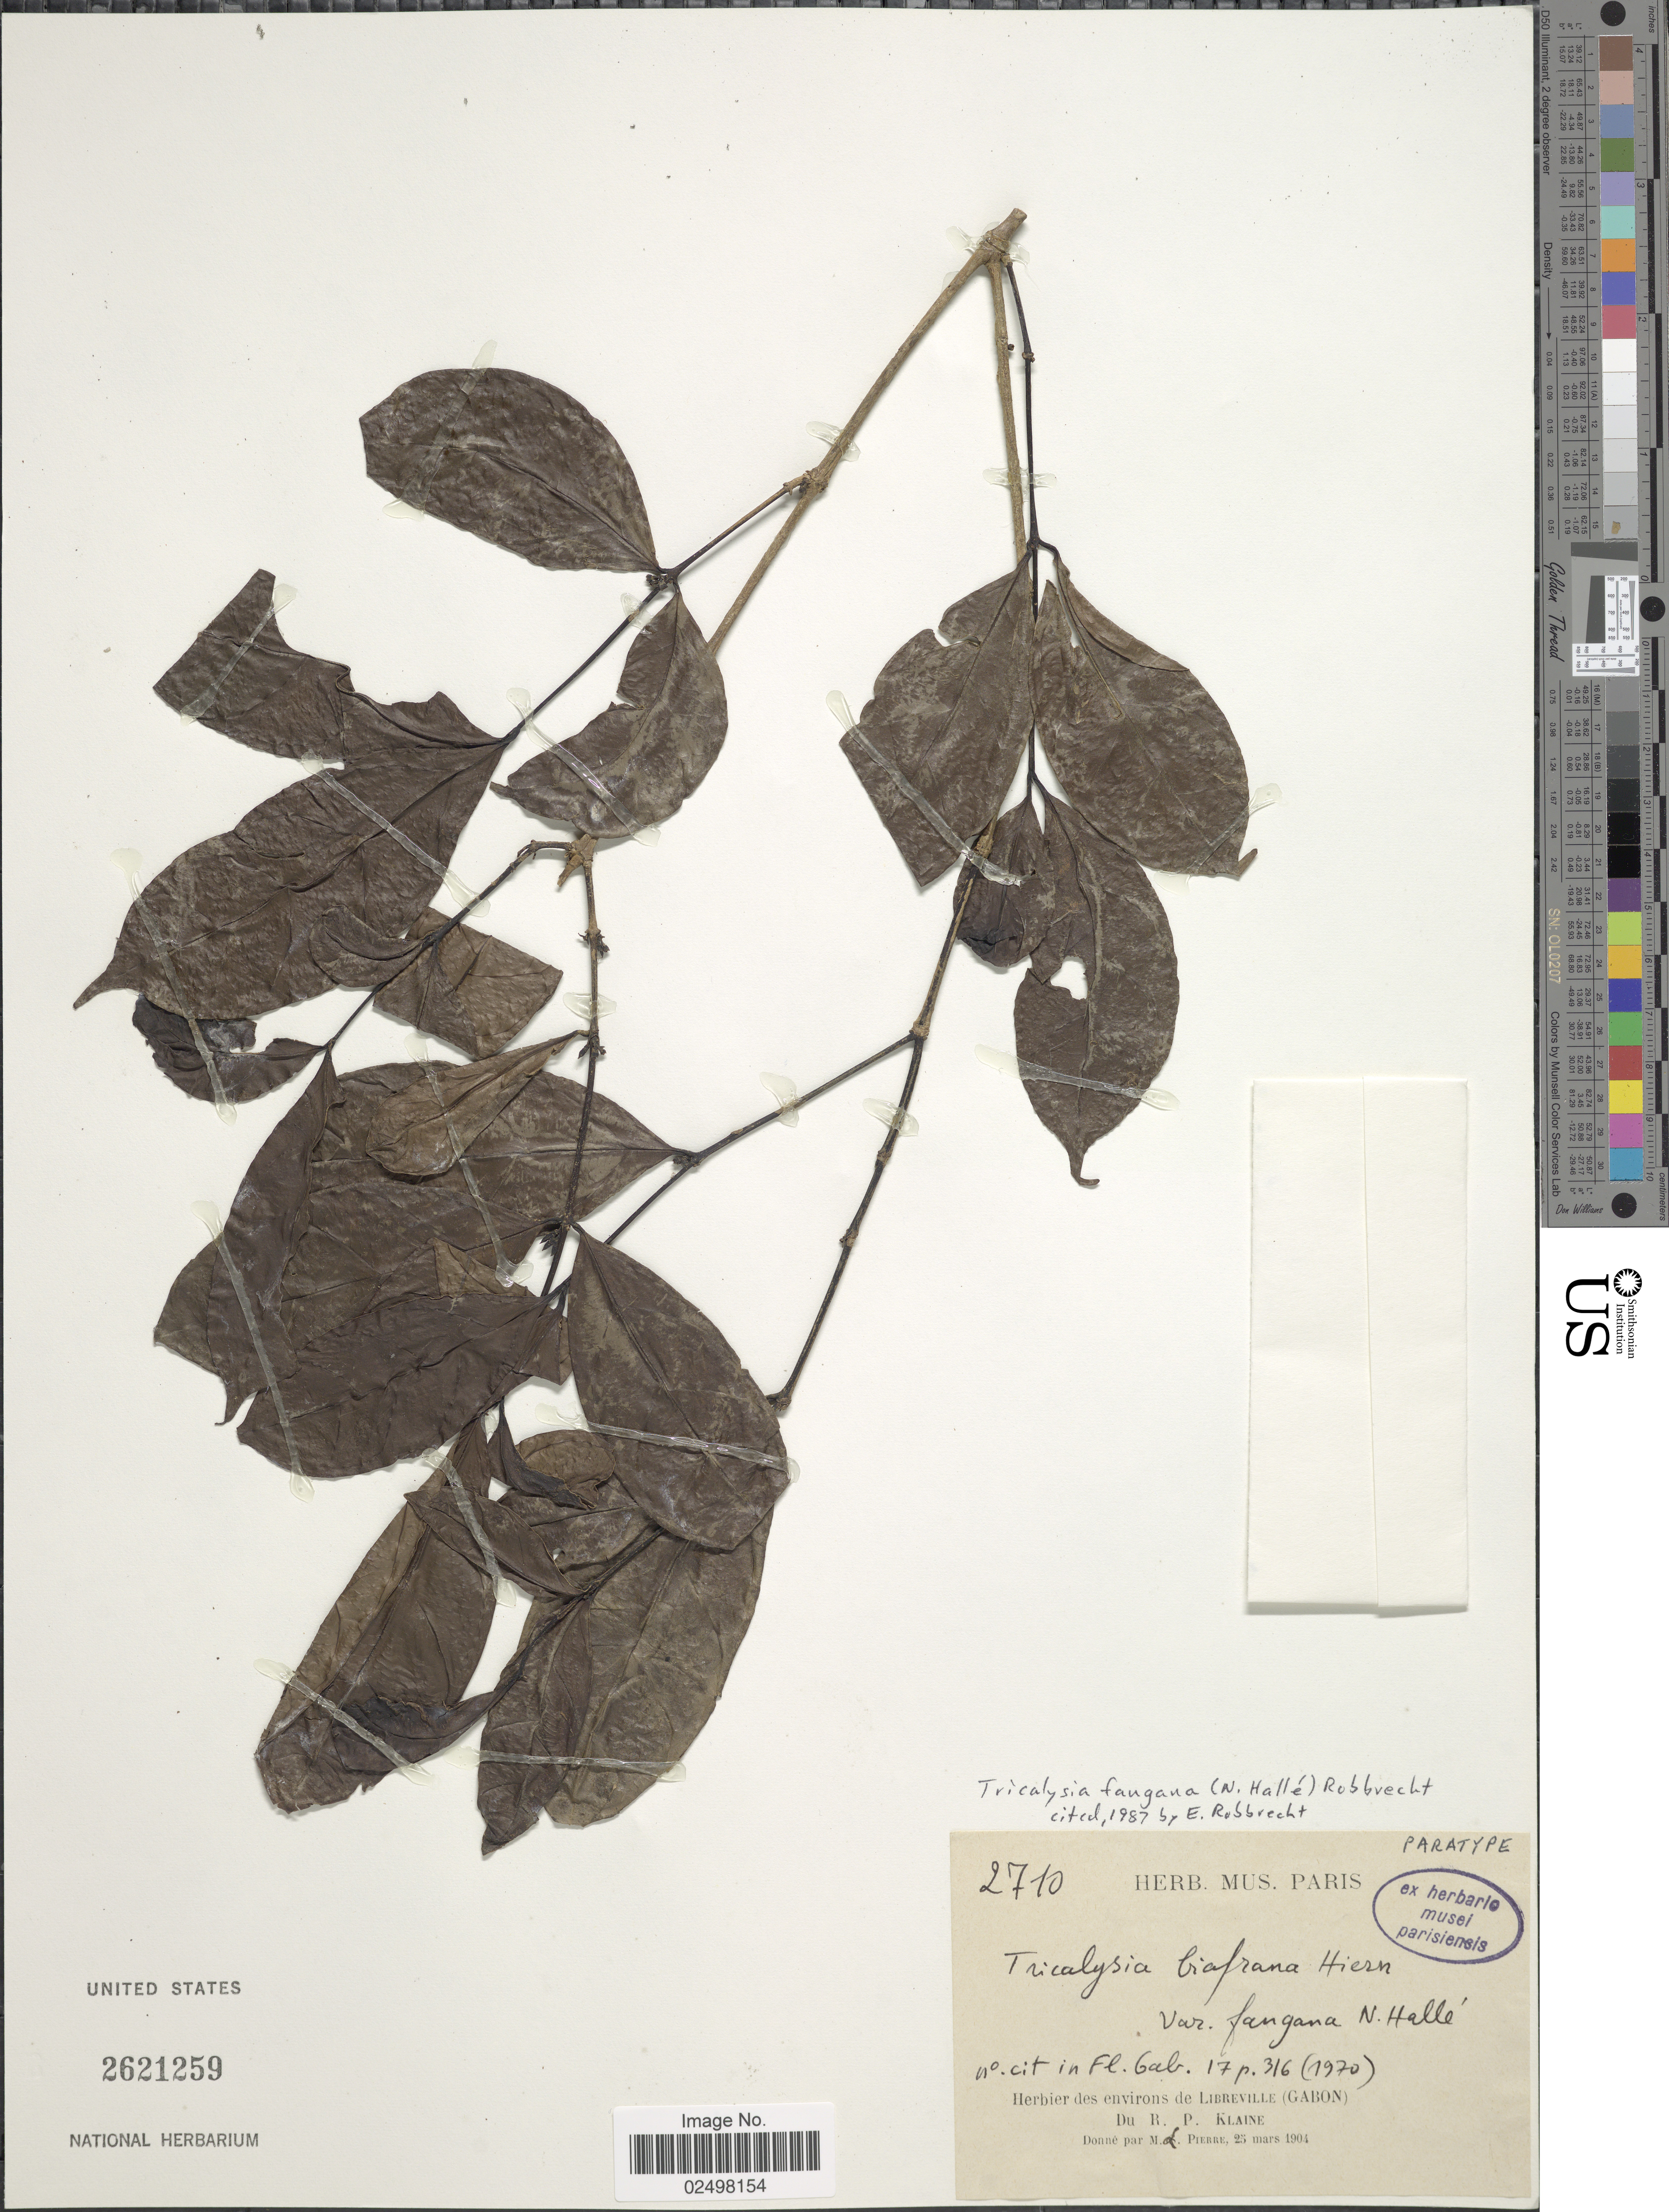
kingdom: Plantae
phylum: Tracheophyta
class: Magnoliopsida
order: Gentianales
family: Rubiaceae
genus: Tricalysia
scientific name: Tricalysia fangana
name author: (N. Hallé) Robbr.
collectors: R. Klaine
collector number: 2710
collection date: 1970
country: Gabon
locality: Des environs de Libreville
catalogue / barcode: US 2621259